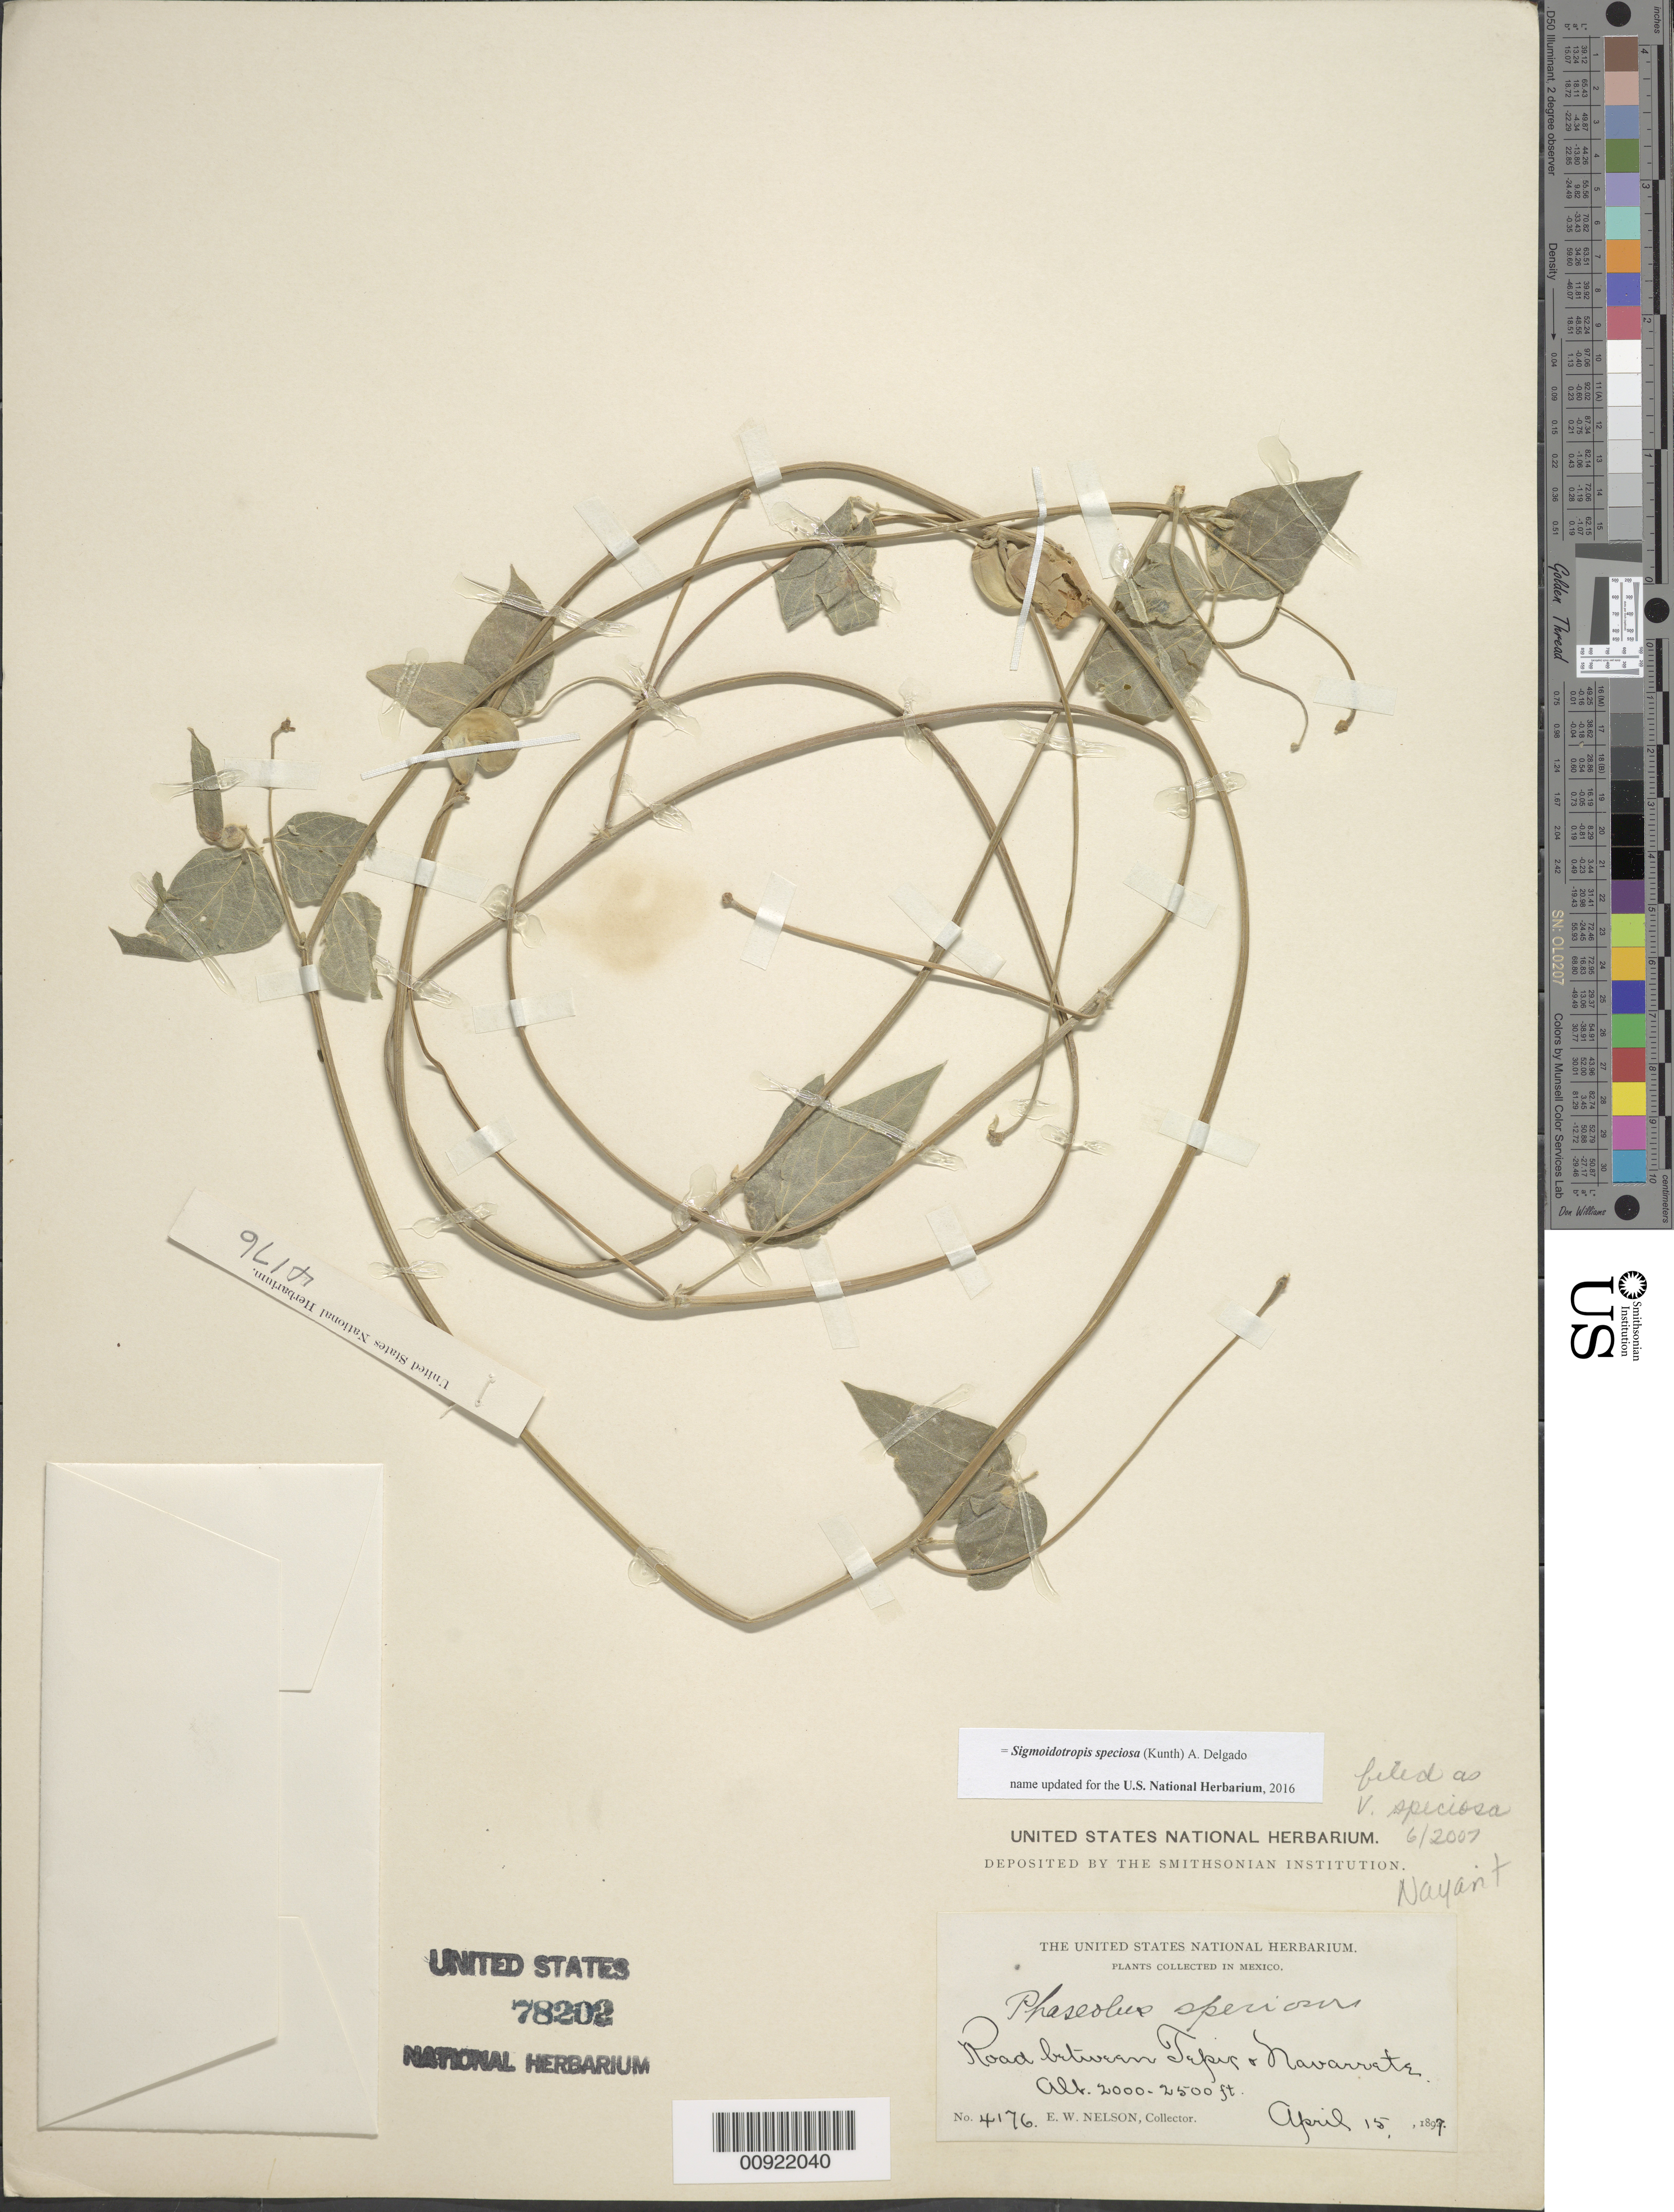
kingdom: Plantae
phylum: Tracheophyta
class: Magnoliopsida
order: Fabales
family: Fabaceae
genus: Sigmoidotropis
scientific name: Sigmoidotropis speciosa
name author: (Kunth) A. Delgado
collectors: E. W. Nelson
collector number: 4176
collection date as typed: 15 Apr 1897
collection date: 1897-04-15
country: Mexico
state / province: Nayarit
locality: Road between Tepic & Navarrete.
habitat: Road.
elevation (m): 610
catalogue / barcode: US 78202